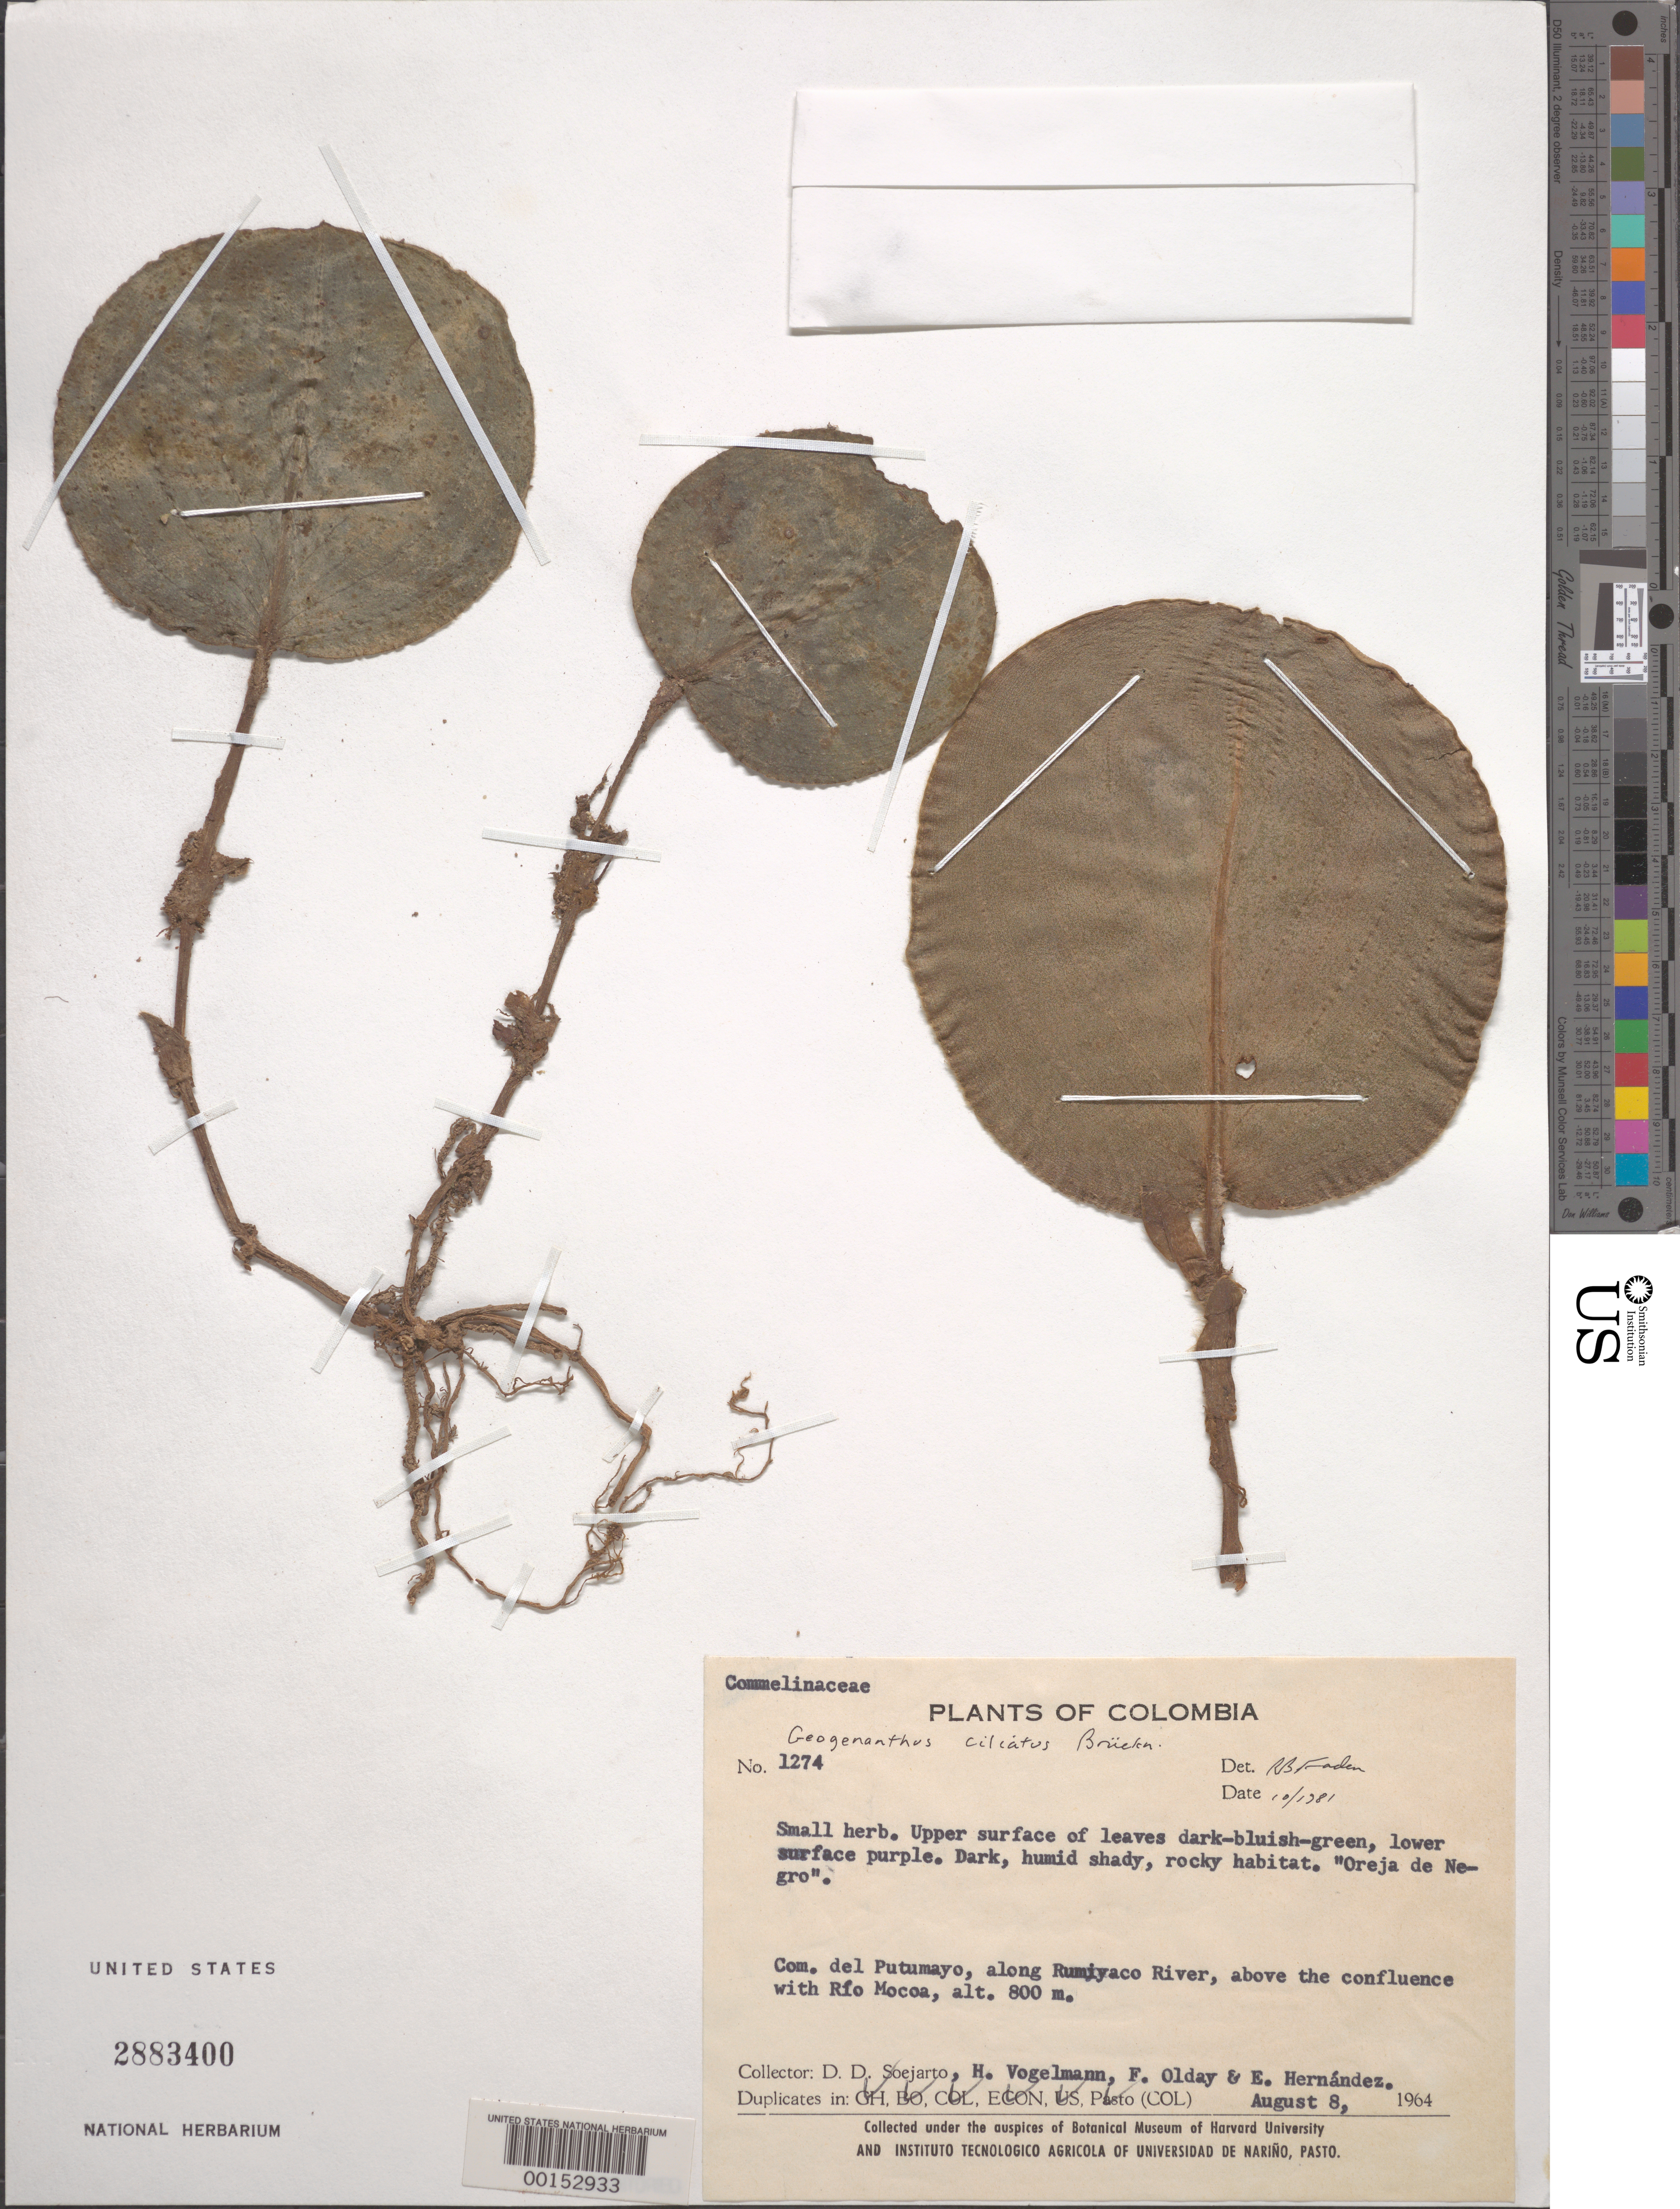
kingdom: Plantae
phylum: Tracheophyta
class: Liliopsida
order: Commelinales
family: Commelinaceae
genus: Geogenanthus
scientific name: Geogenanthus ciliatus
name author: G. Brückn.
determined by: Faden, Robert B., (US), Smithsonian Institution - National Museum of Natural History (UNITED STATES)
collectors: D. D. Soejarto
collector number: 1274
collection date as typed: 08 Aug 1964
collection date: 1964-08-08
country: Colombia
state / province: Putumayo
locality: Rumiyaco River above confluence with Rio Mocoa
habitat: Dark, humid shady rocky area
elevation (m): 800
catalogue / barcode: US 2883400